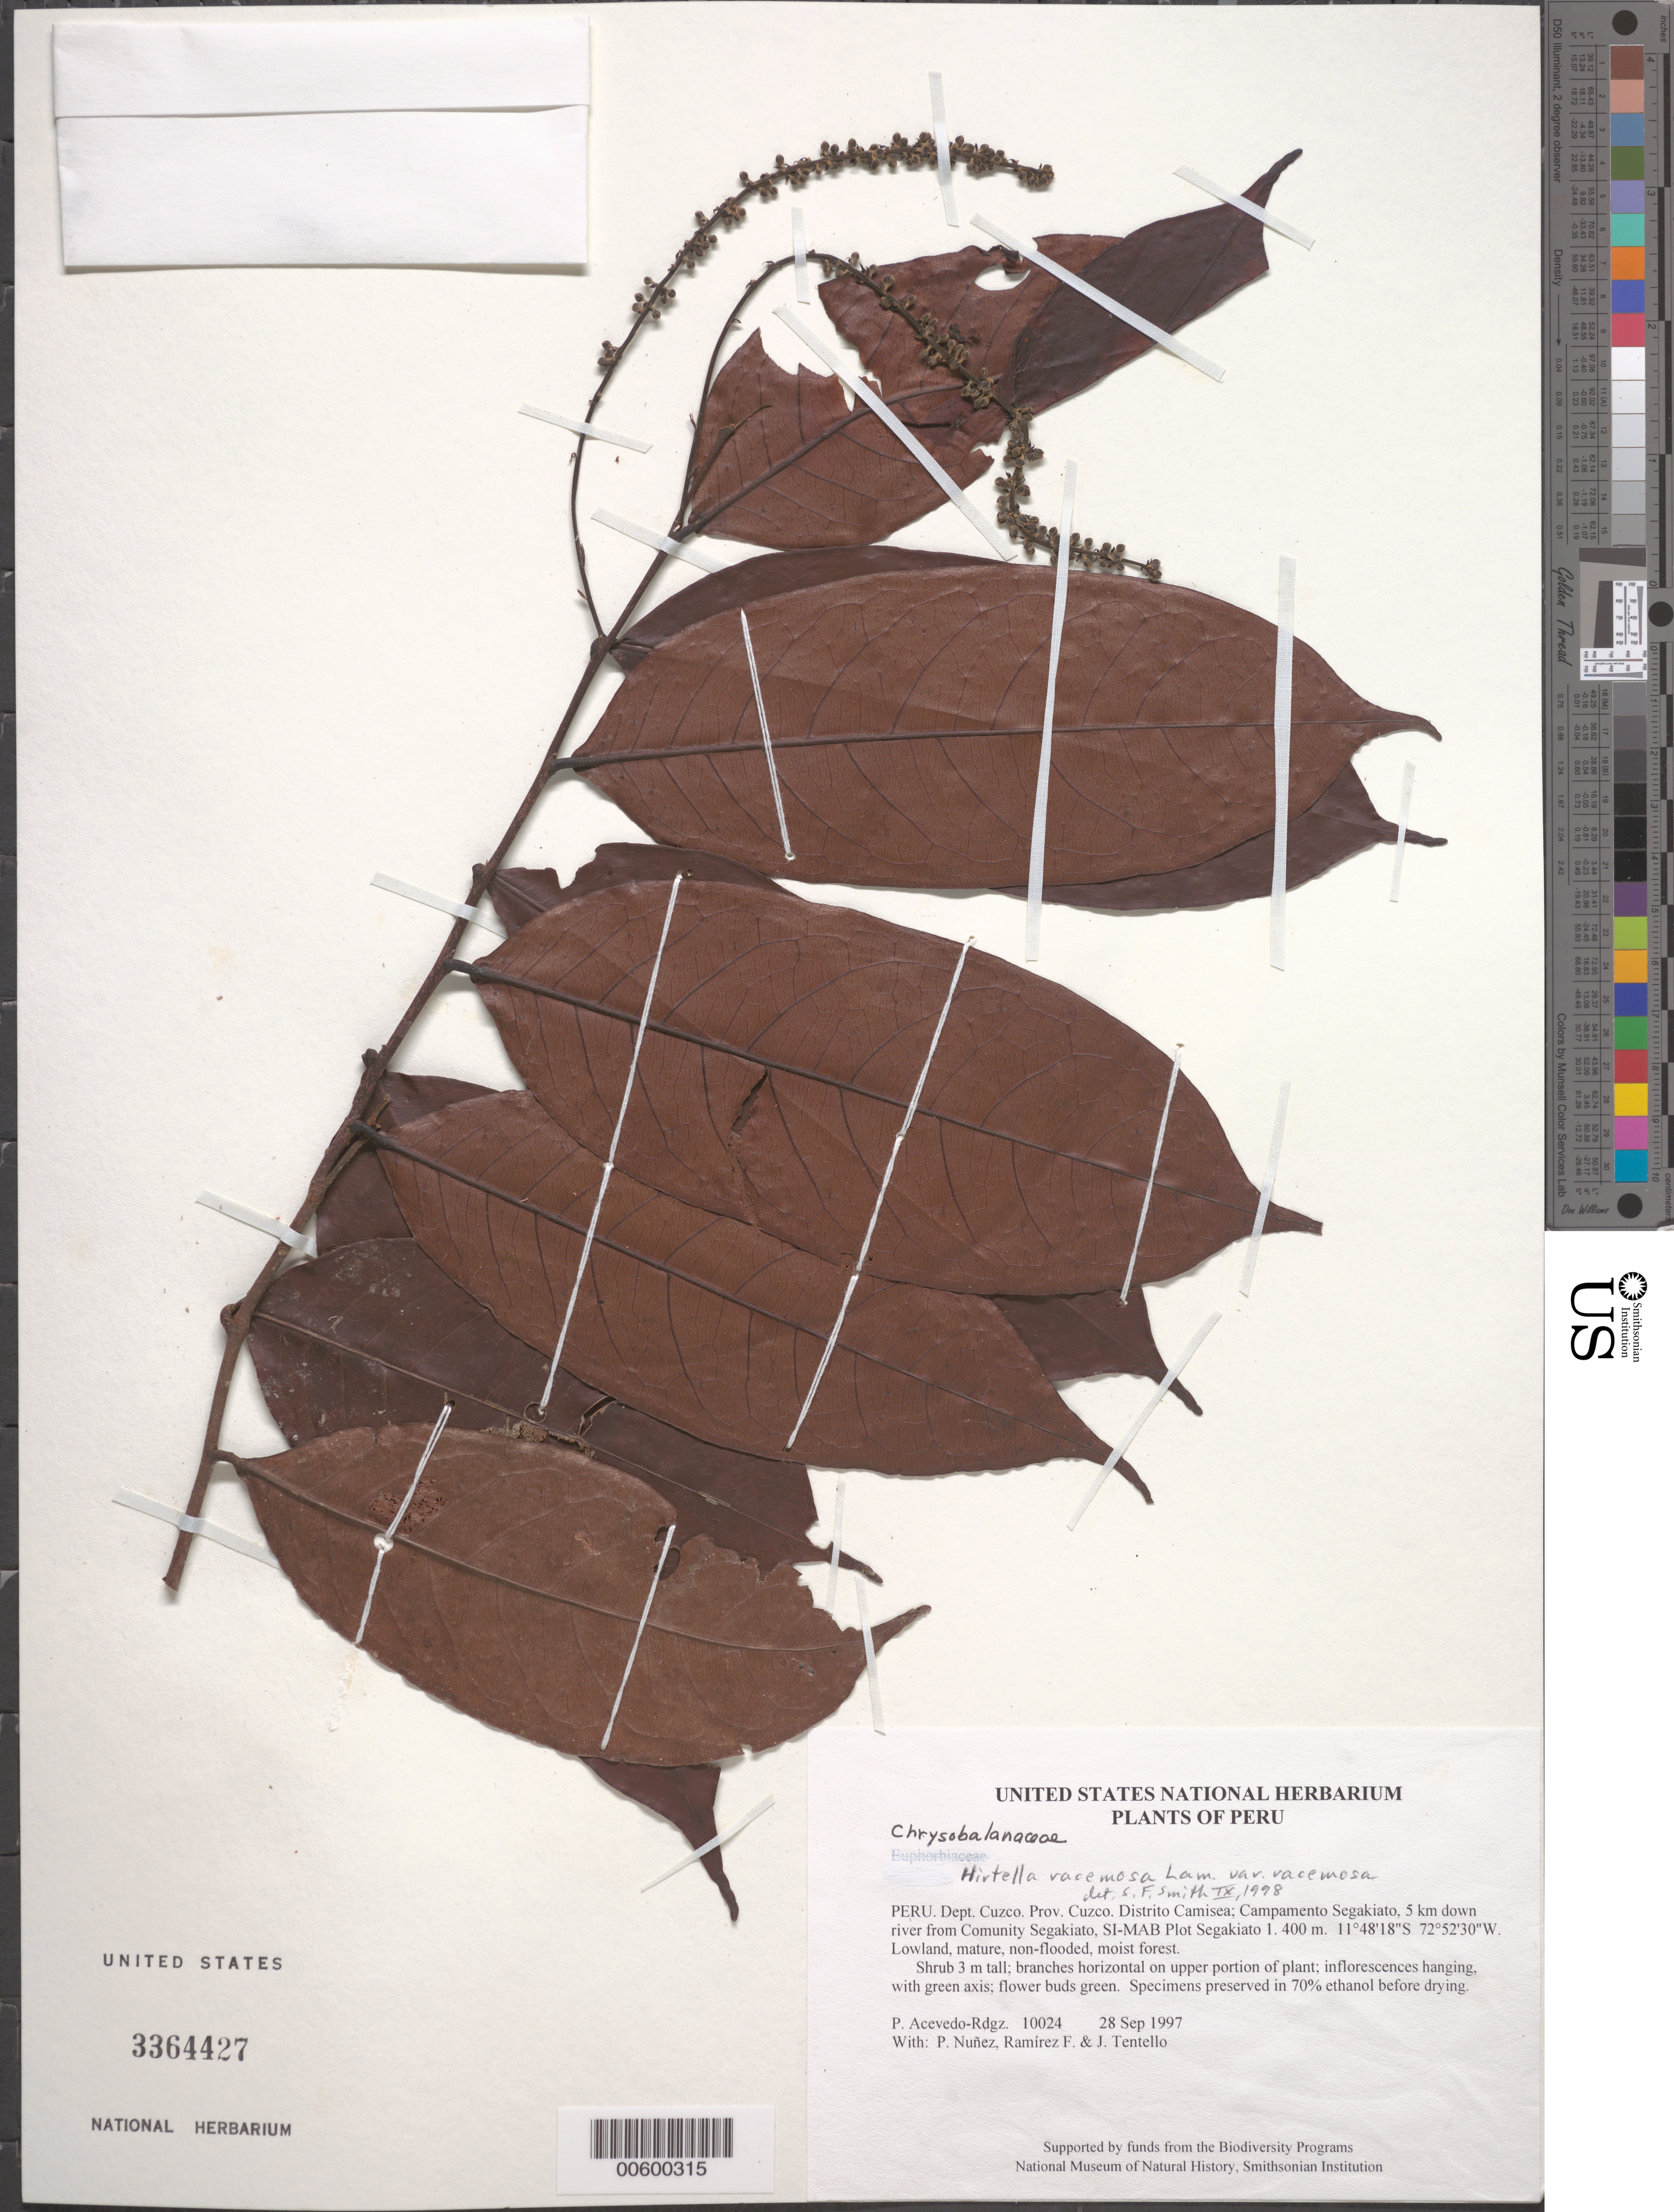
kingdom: Plantae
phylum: Tracheophyta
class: Magnoliopsida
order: Malpighiales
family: Chrysobalanaceae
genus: Hirtella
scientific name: Hirtella racemosa var. racemosa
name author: Lam.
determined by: Smith, Stephen F., (US), NMNH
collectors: P. Acevedo-Rodr., P. Nuñez V., F. Ramirez & J. Tentello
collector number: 10024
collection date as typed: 28 Sep 1997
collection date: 1997-09-28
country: Peru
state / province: Cusco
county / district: Cusco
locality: Distrito Camisea; Campamento Segakiato, 5 km down river from Comunity Segakiato, SI-MAB Plot Segakiato 1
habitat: Lowland, mature, non-flooded, moist forest.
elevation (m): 400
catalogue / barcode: US 3364427